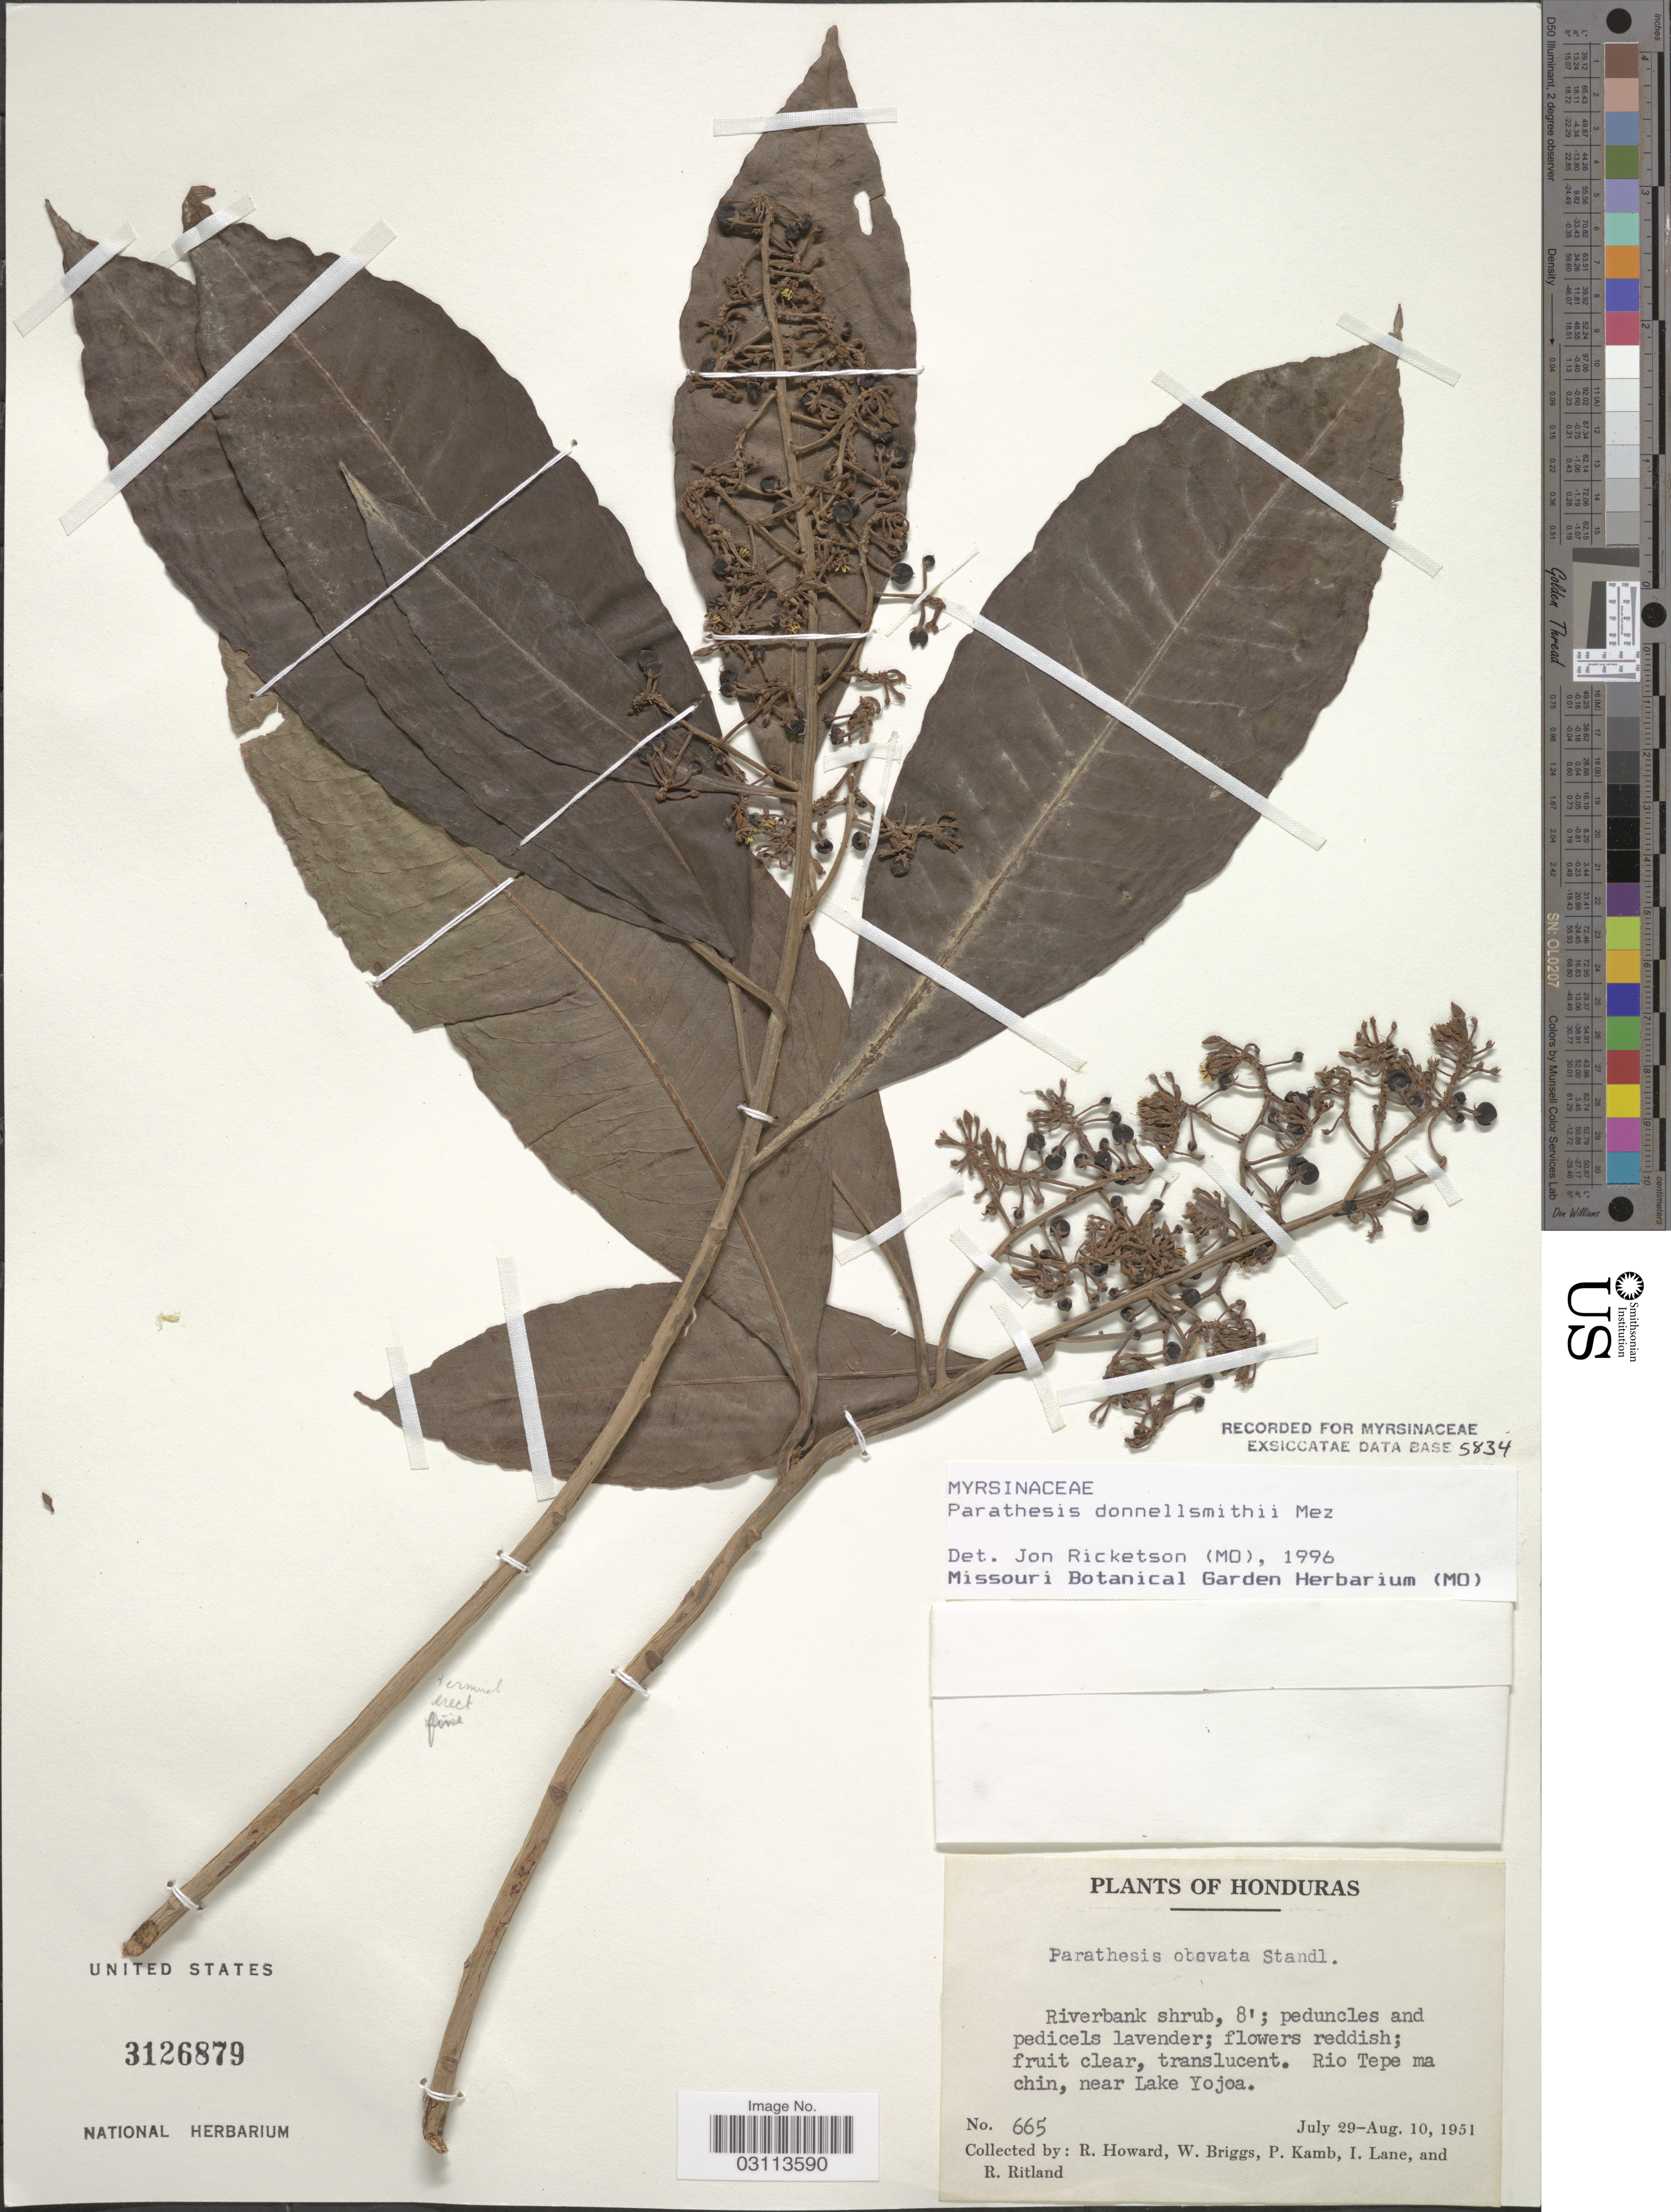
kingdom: Plantae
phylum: Tracheophyta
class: Magnoliopsida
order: Ericales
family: Primulaceae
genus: Parathesis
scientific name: Parathesis donnell-smithii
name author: Mez in Engl.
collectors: R. Howard, W. Briggs, P. Kamb, I. Lane & R. Ritland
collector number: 665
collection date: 1951-07-29/1951-08-10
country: Honduras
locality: Rio Tepe ma chin, near Lake Yojoa.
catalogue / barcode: US 3126879